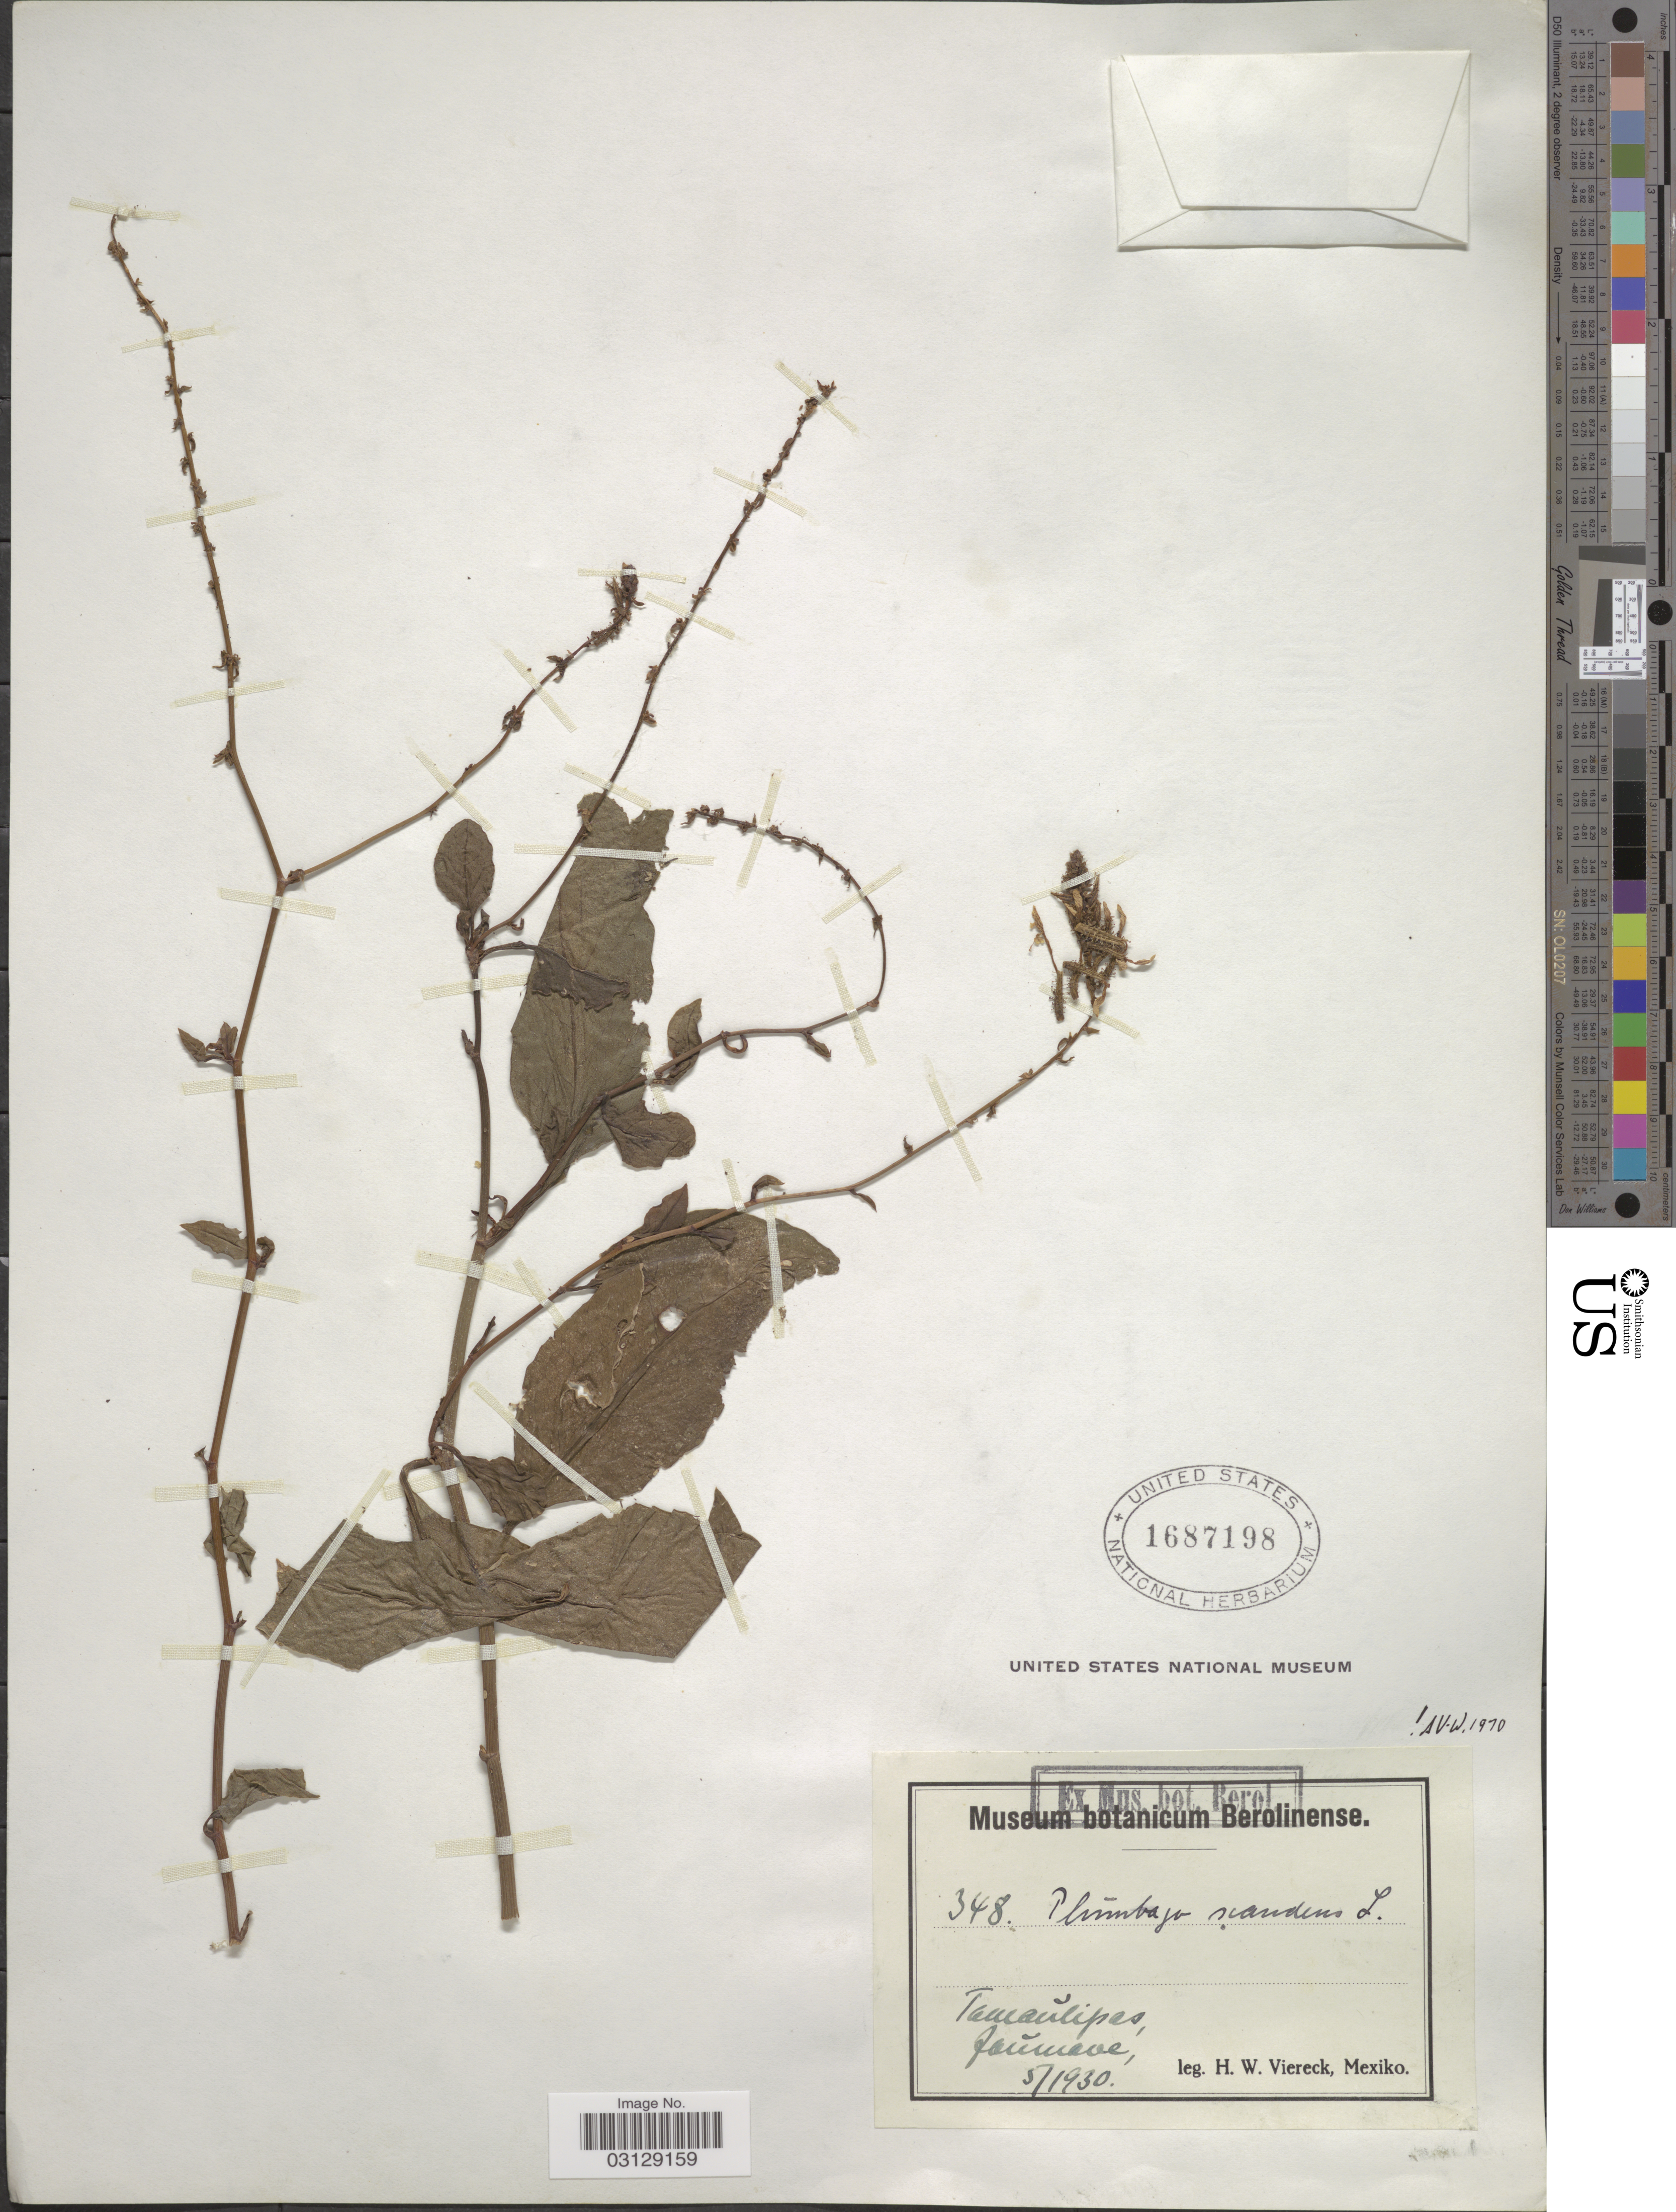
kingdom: Plantae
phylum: Tracheophyta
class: Magnoliopsida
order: Caryophyllales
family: Plumbaginaceae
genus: Plumbago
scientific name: Plumbago scandens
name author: L.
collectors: H. W. Viereck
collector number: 348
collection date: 1930-05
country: Mexico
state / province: Tamaulipas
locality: Jaúmave.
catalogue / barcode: US 1687198